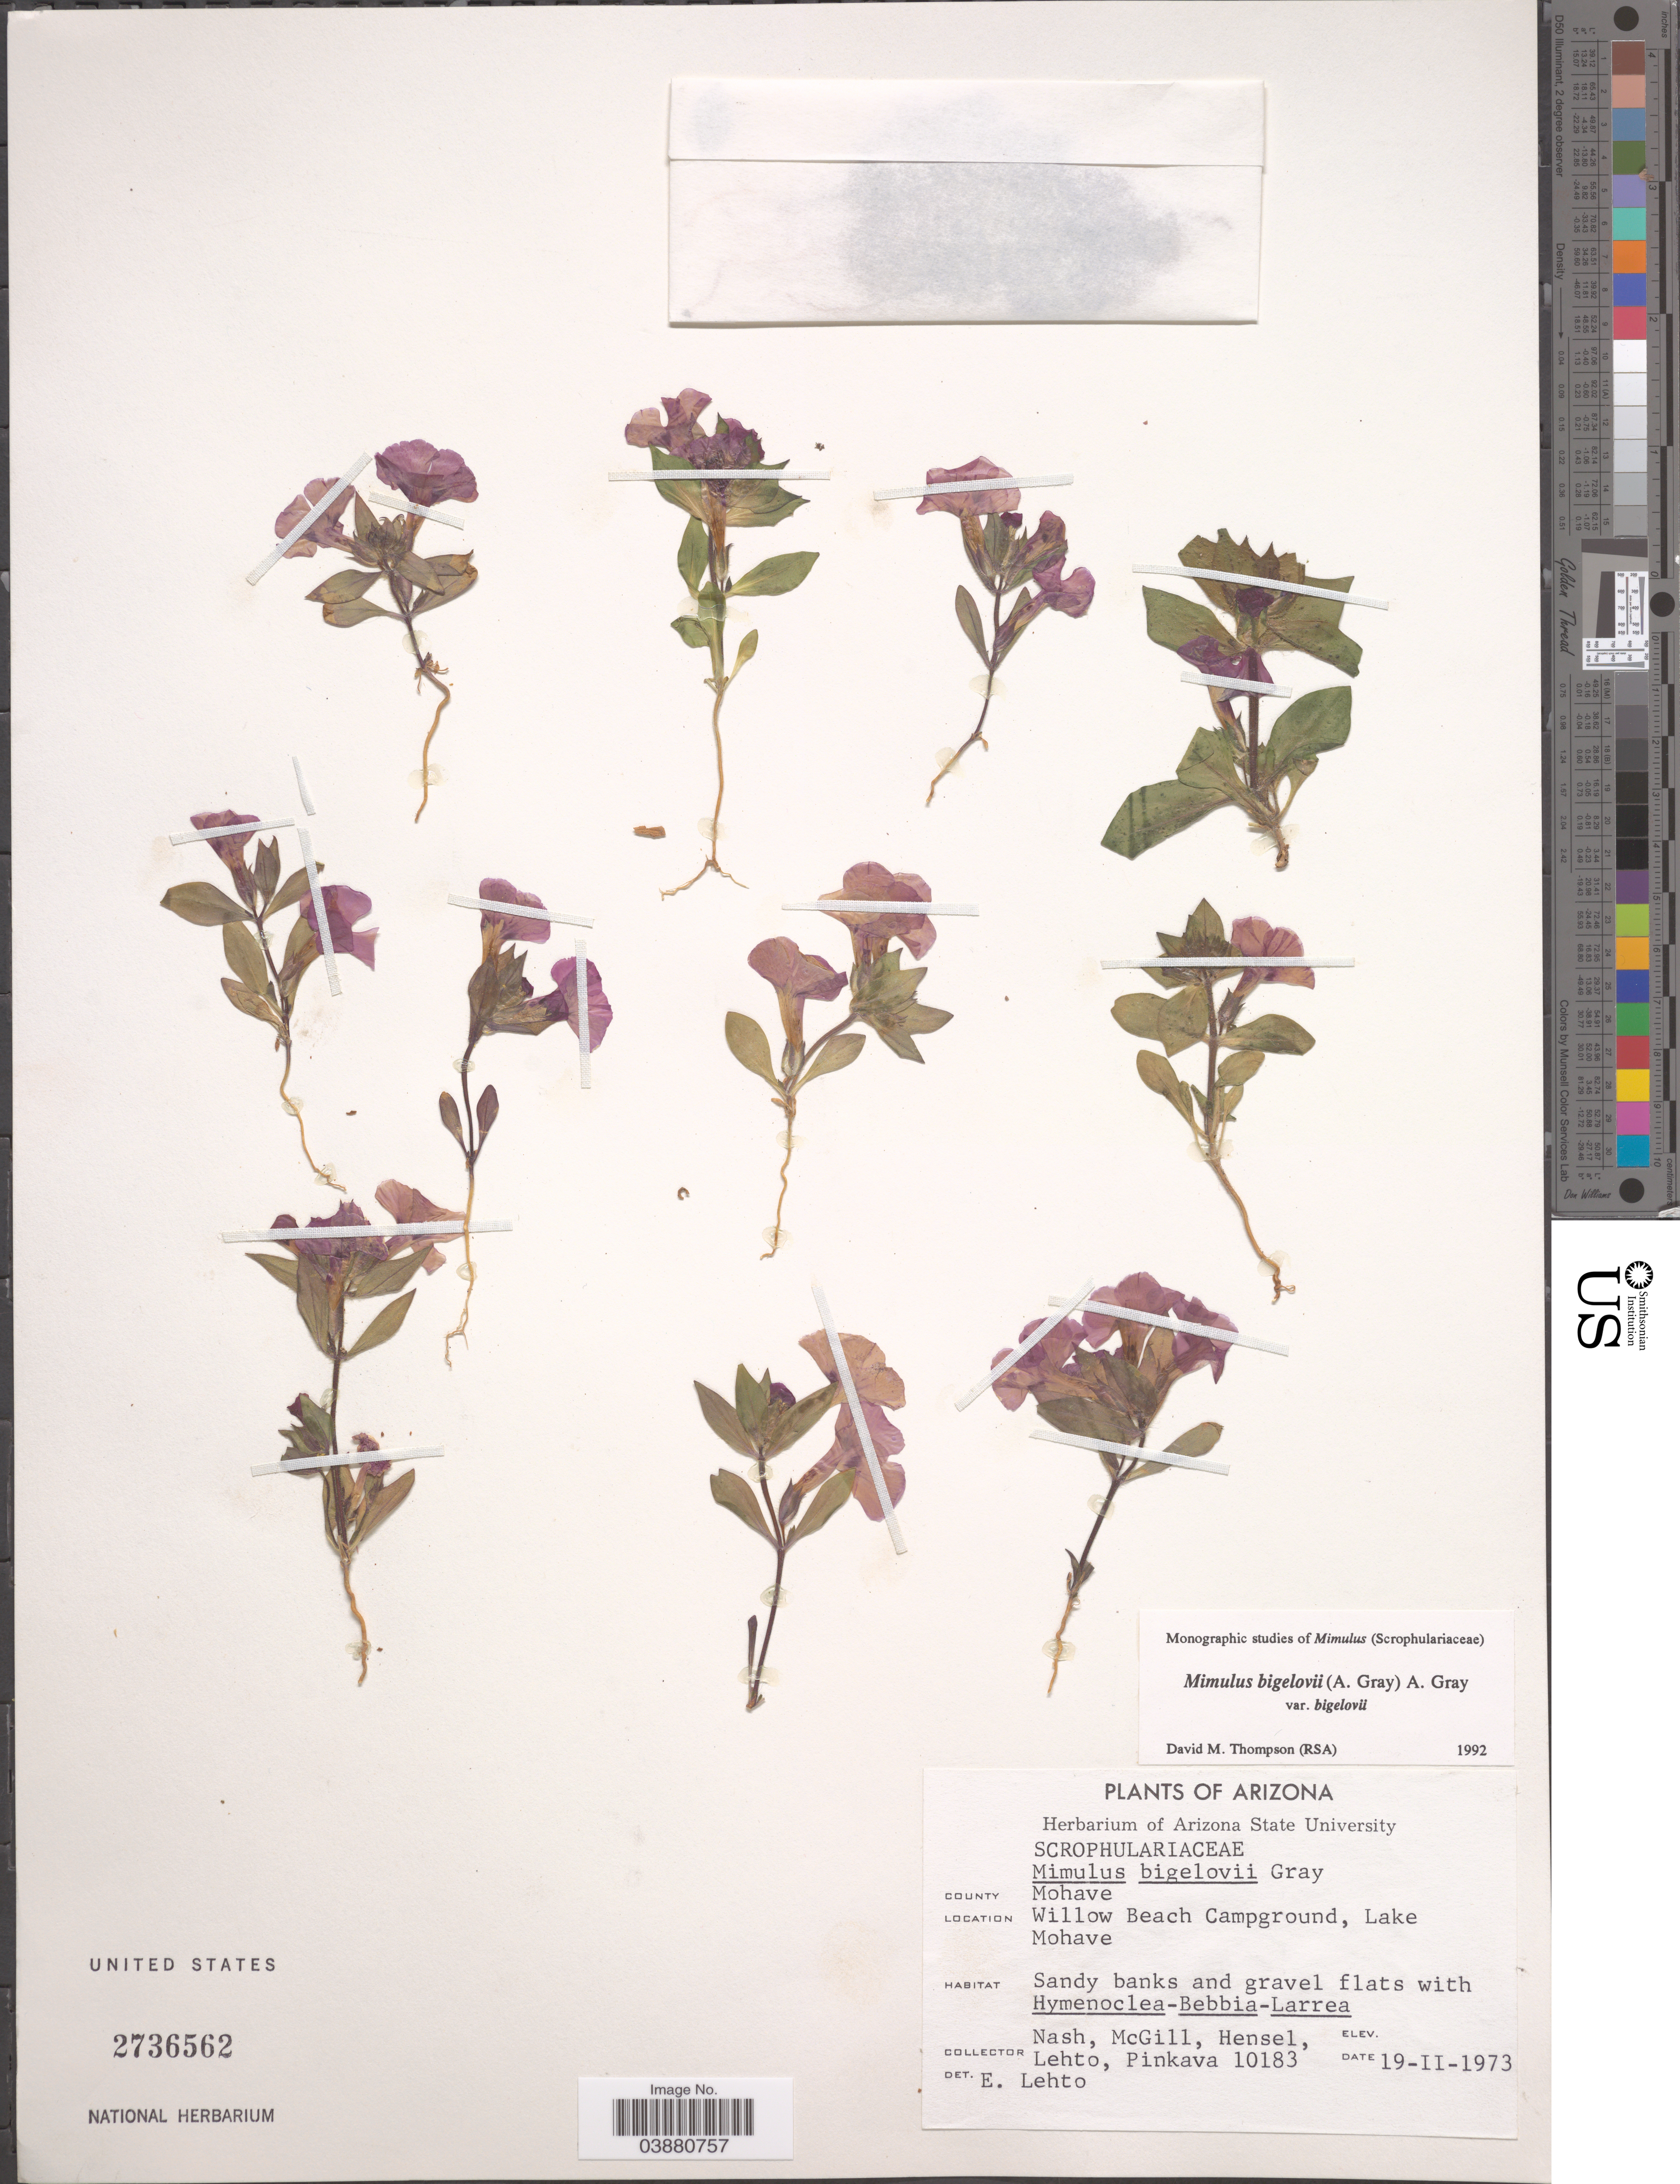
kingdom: Plantae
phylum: Tracheophyta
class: Magnoliopsida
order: Lamiales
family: Phrymaceae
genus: Mimulus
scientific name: Mimulus bigelovii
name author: (A. Gray) G.L. Nesom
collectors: -- Nash, -. McGill, -. Hensel, -. Lehto & -. Pinkava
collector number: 10183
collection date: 1973-02-19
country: United States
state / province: Arizona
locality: County Mohave. Willow Beach Campground, Lake Mohave.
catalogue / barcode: US 2736562